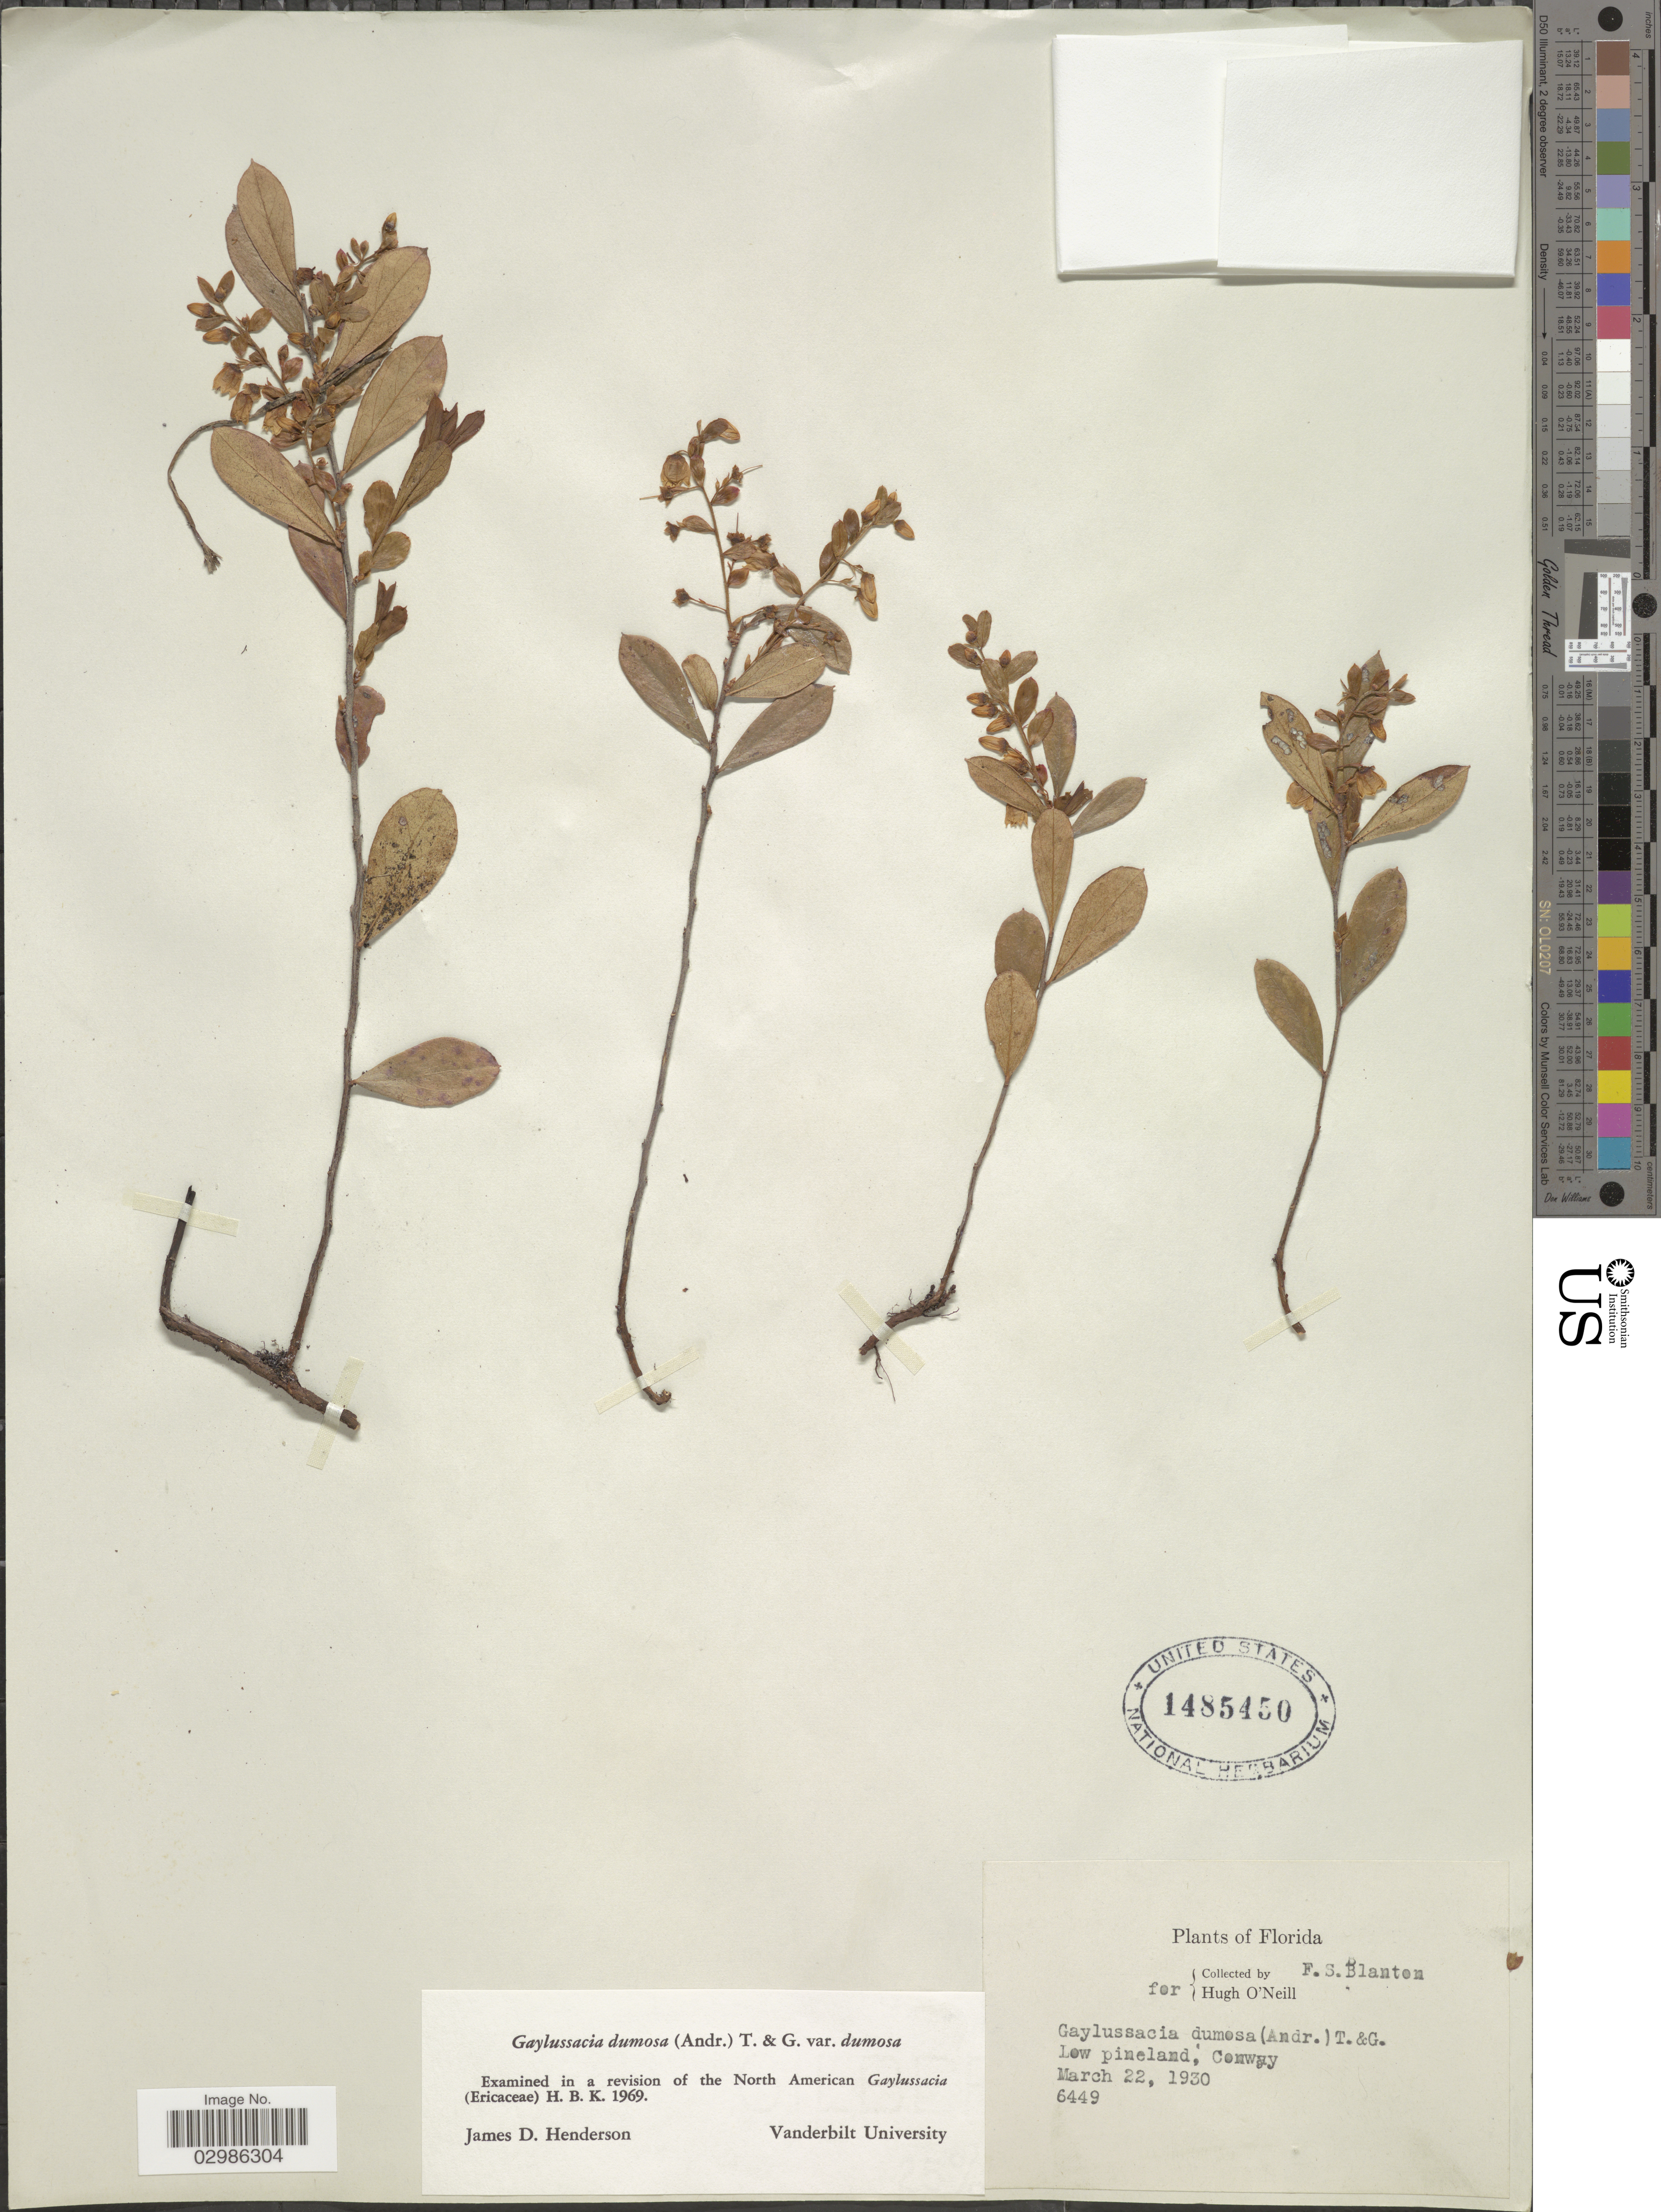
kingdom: Plantae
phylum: Tracheophyta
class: Magnoliopsida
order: Ericales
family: Ericaceae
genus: Gaylussacia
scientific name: Gaylussacia dumosa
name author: (Andrews) Torr. & A. Gray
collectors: F. S. Blanton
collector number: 6449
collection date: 1930-03-22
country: United States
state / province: Florida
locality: Conway.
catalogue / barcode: US 1485450